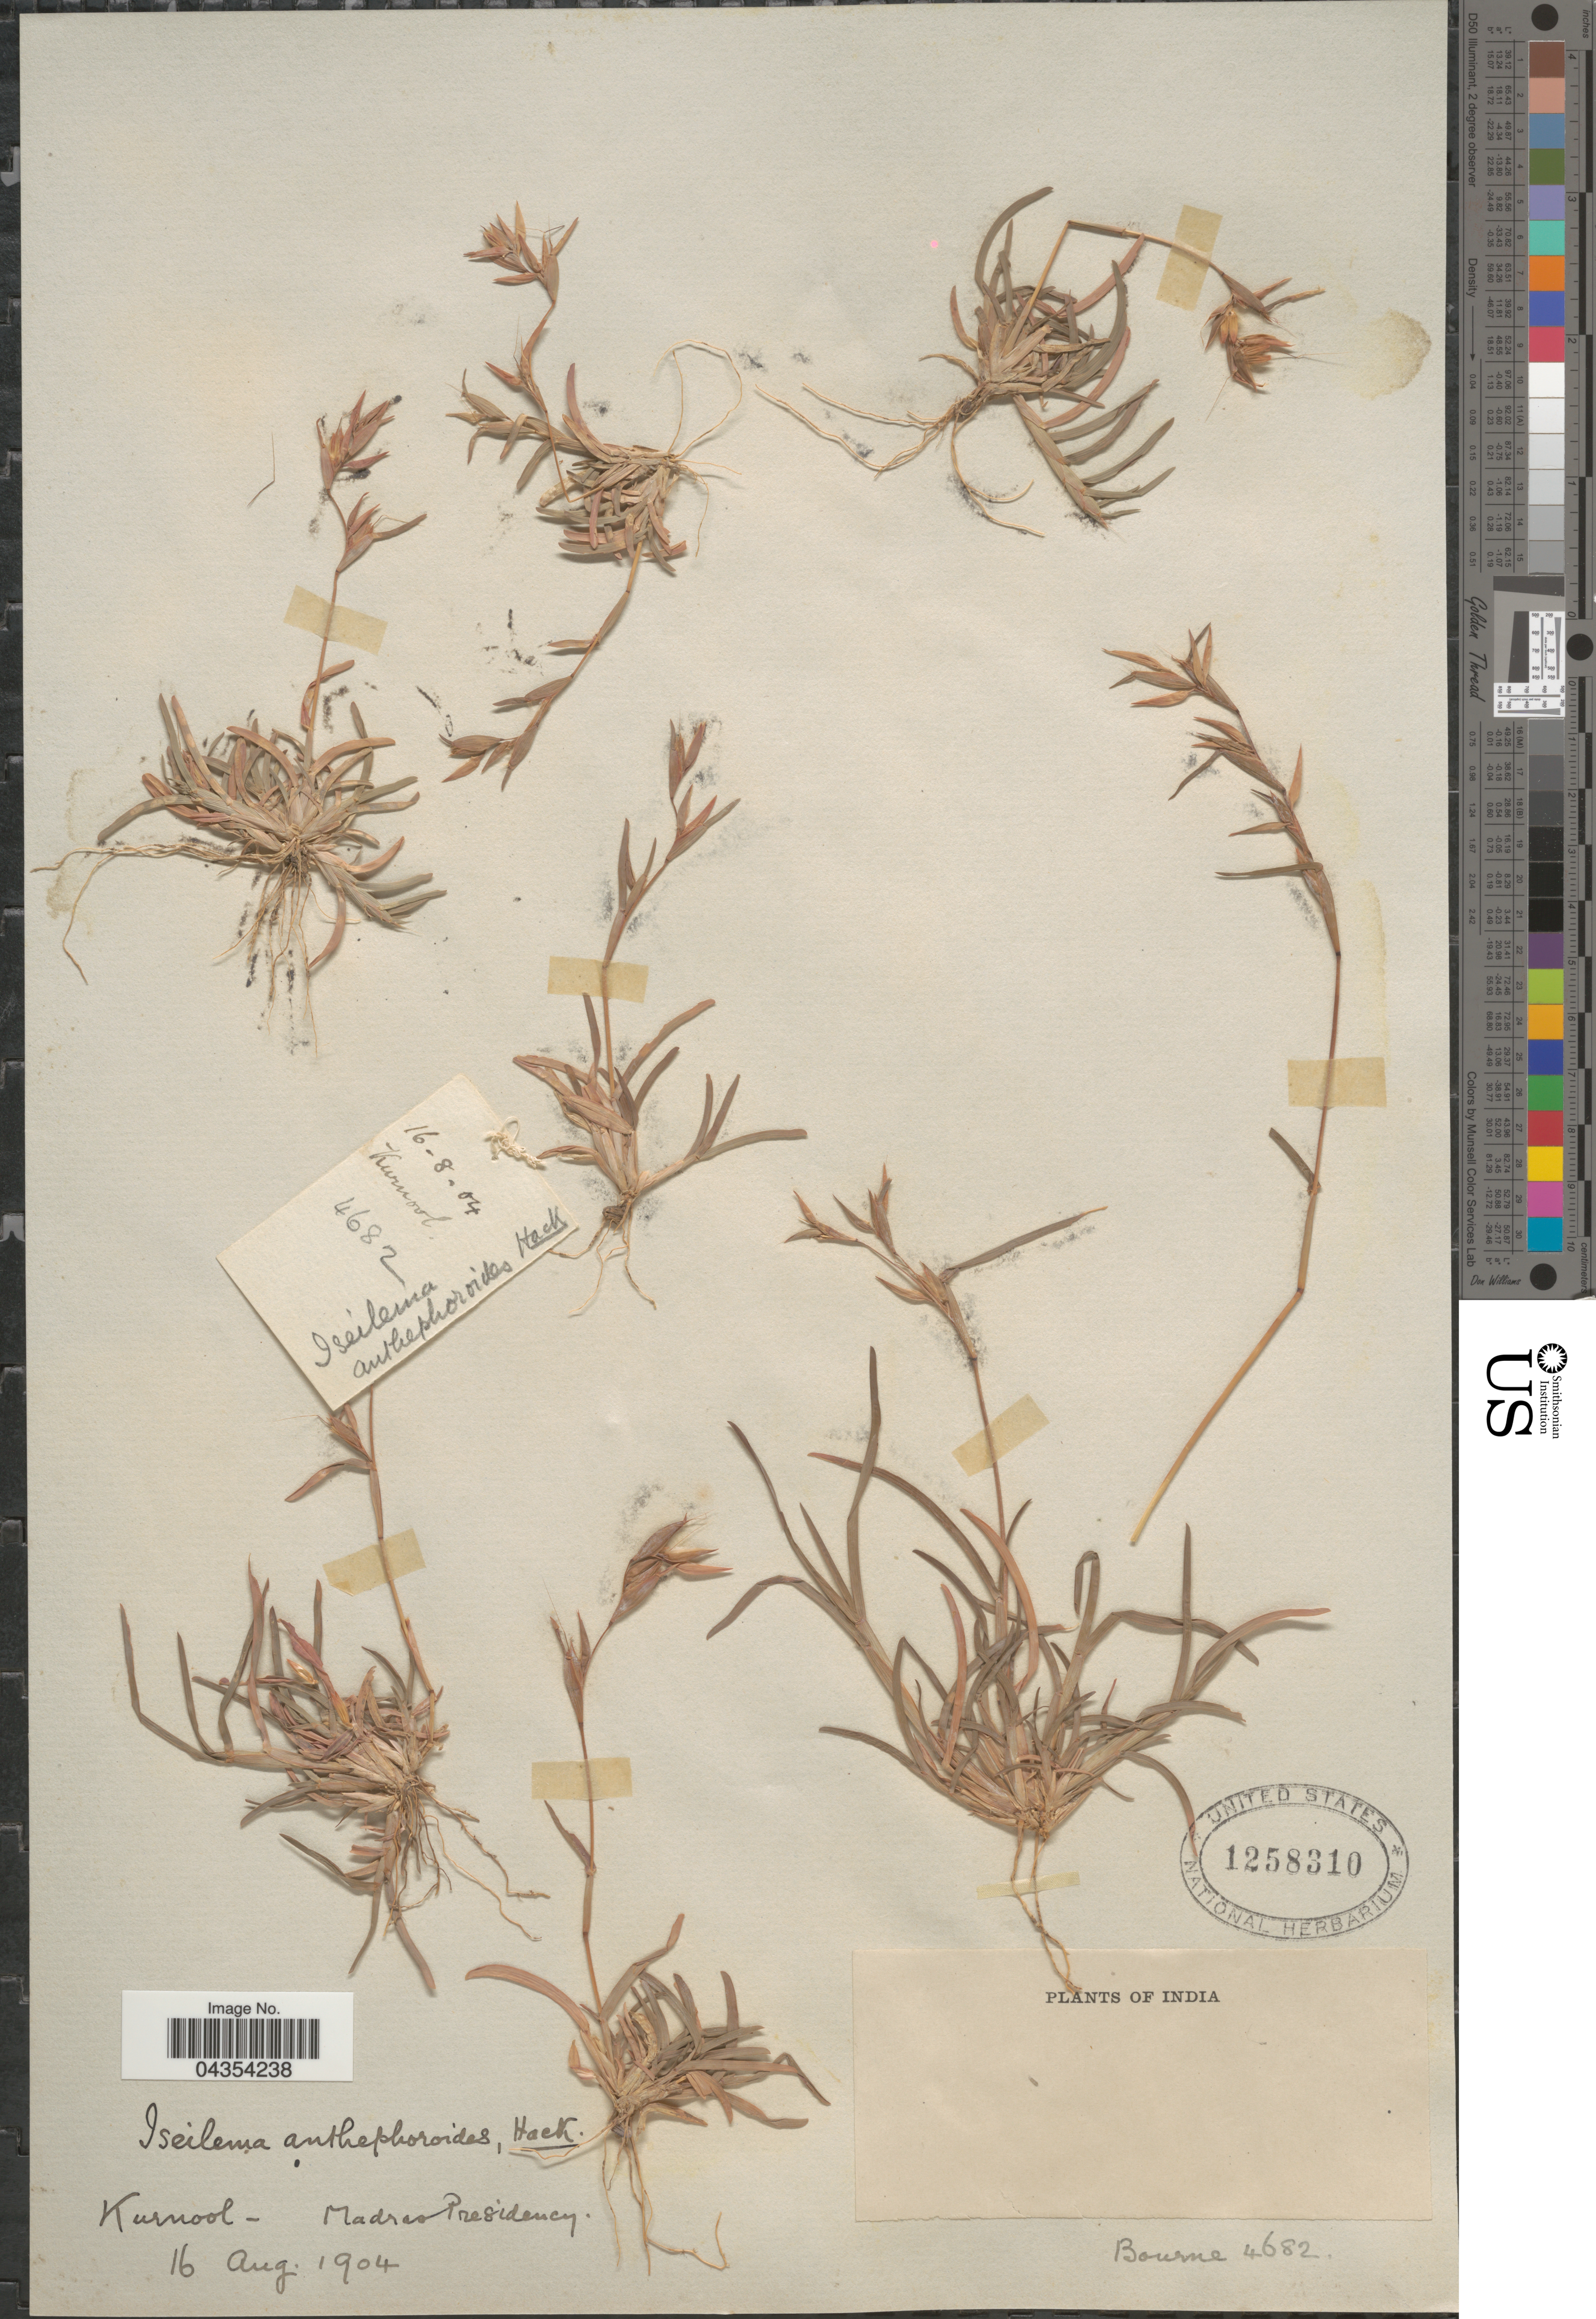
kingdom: Plantae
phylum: Tracheophyta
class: Liliopsida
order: Poales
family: Poaceae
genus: Iseilema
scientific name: Iseilema anthephoroides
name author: Hack.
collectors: -- Bourne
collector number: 4682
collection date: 1904-08-16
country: India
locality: Kurnool- Madras Presidency.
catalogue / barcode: US 1258310